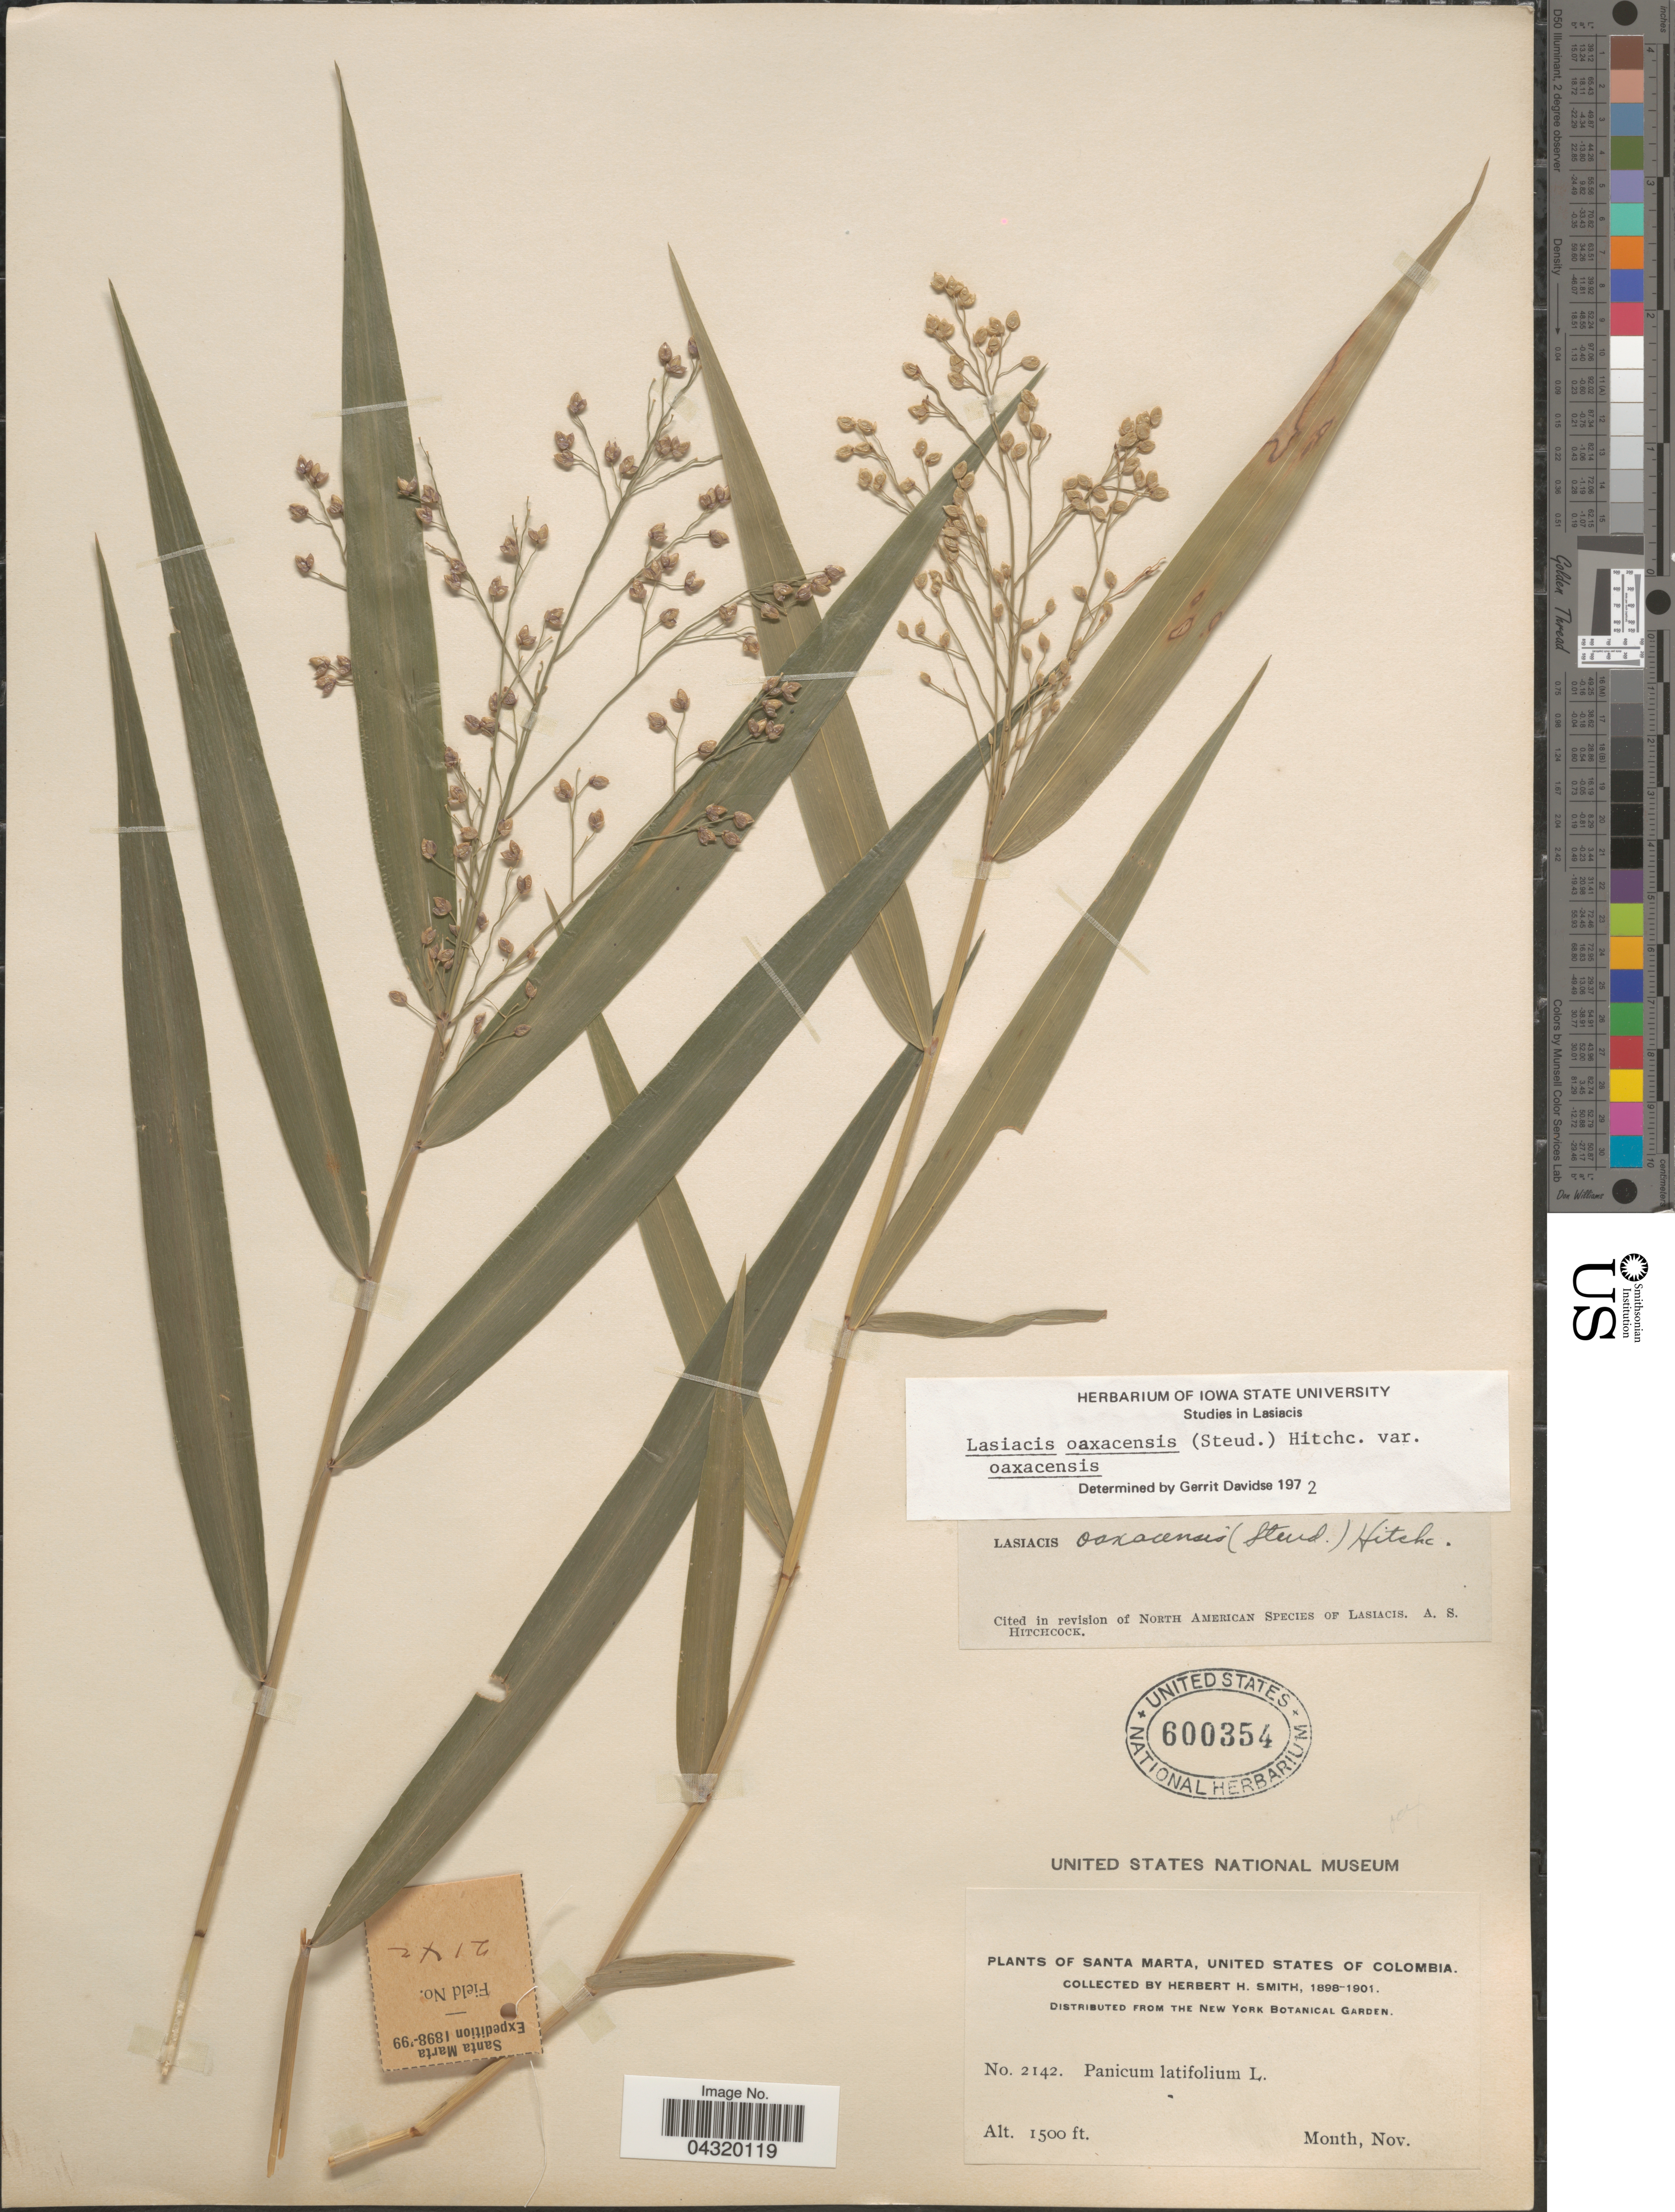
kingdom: Plantae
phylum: Tracheophyta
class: Liliopsida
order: Poales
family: Poaceae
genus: Lasiacis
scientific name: Lasiacis oaxacensis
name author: (Steud.) Hitchc.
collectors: Herbert H. Smith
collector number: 2142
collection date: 1898-11/1901-11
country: Colombia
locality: Santa Marta Expedition 1898-'99. Santa Marta, United States of Colombia.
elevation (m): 457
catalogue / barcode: US 600354